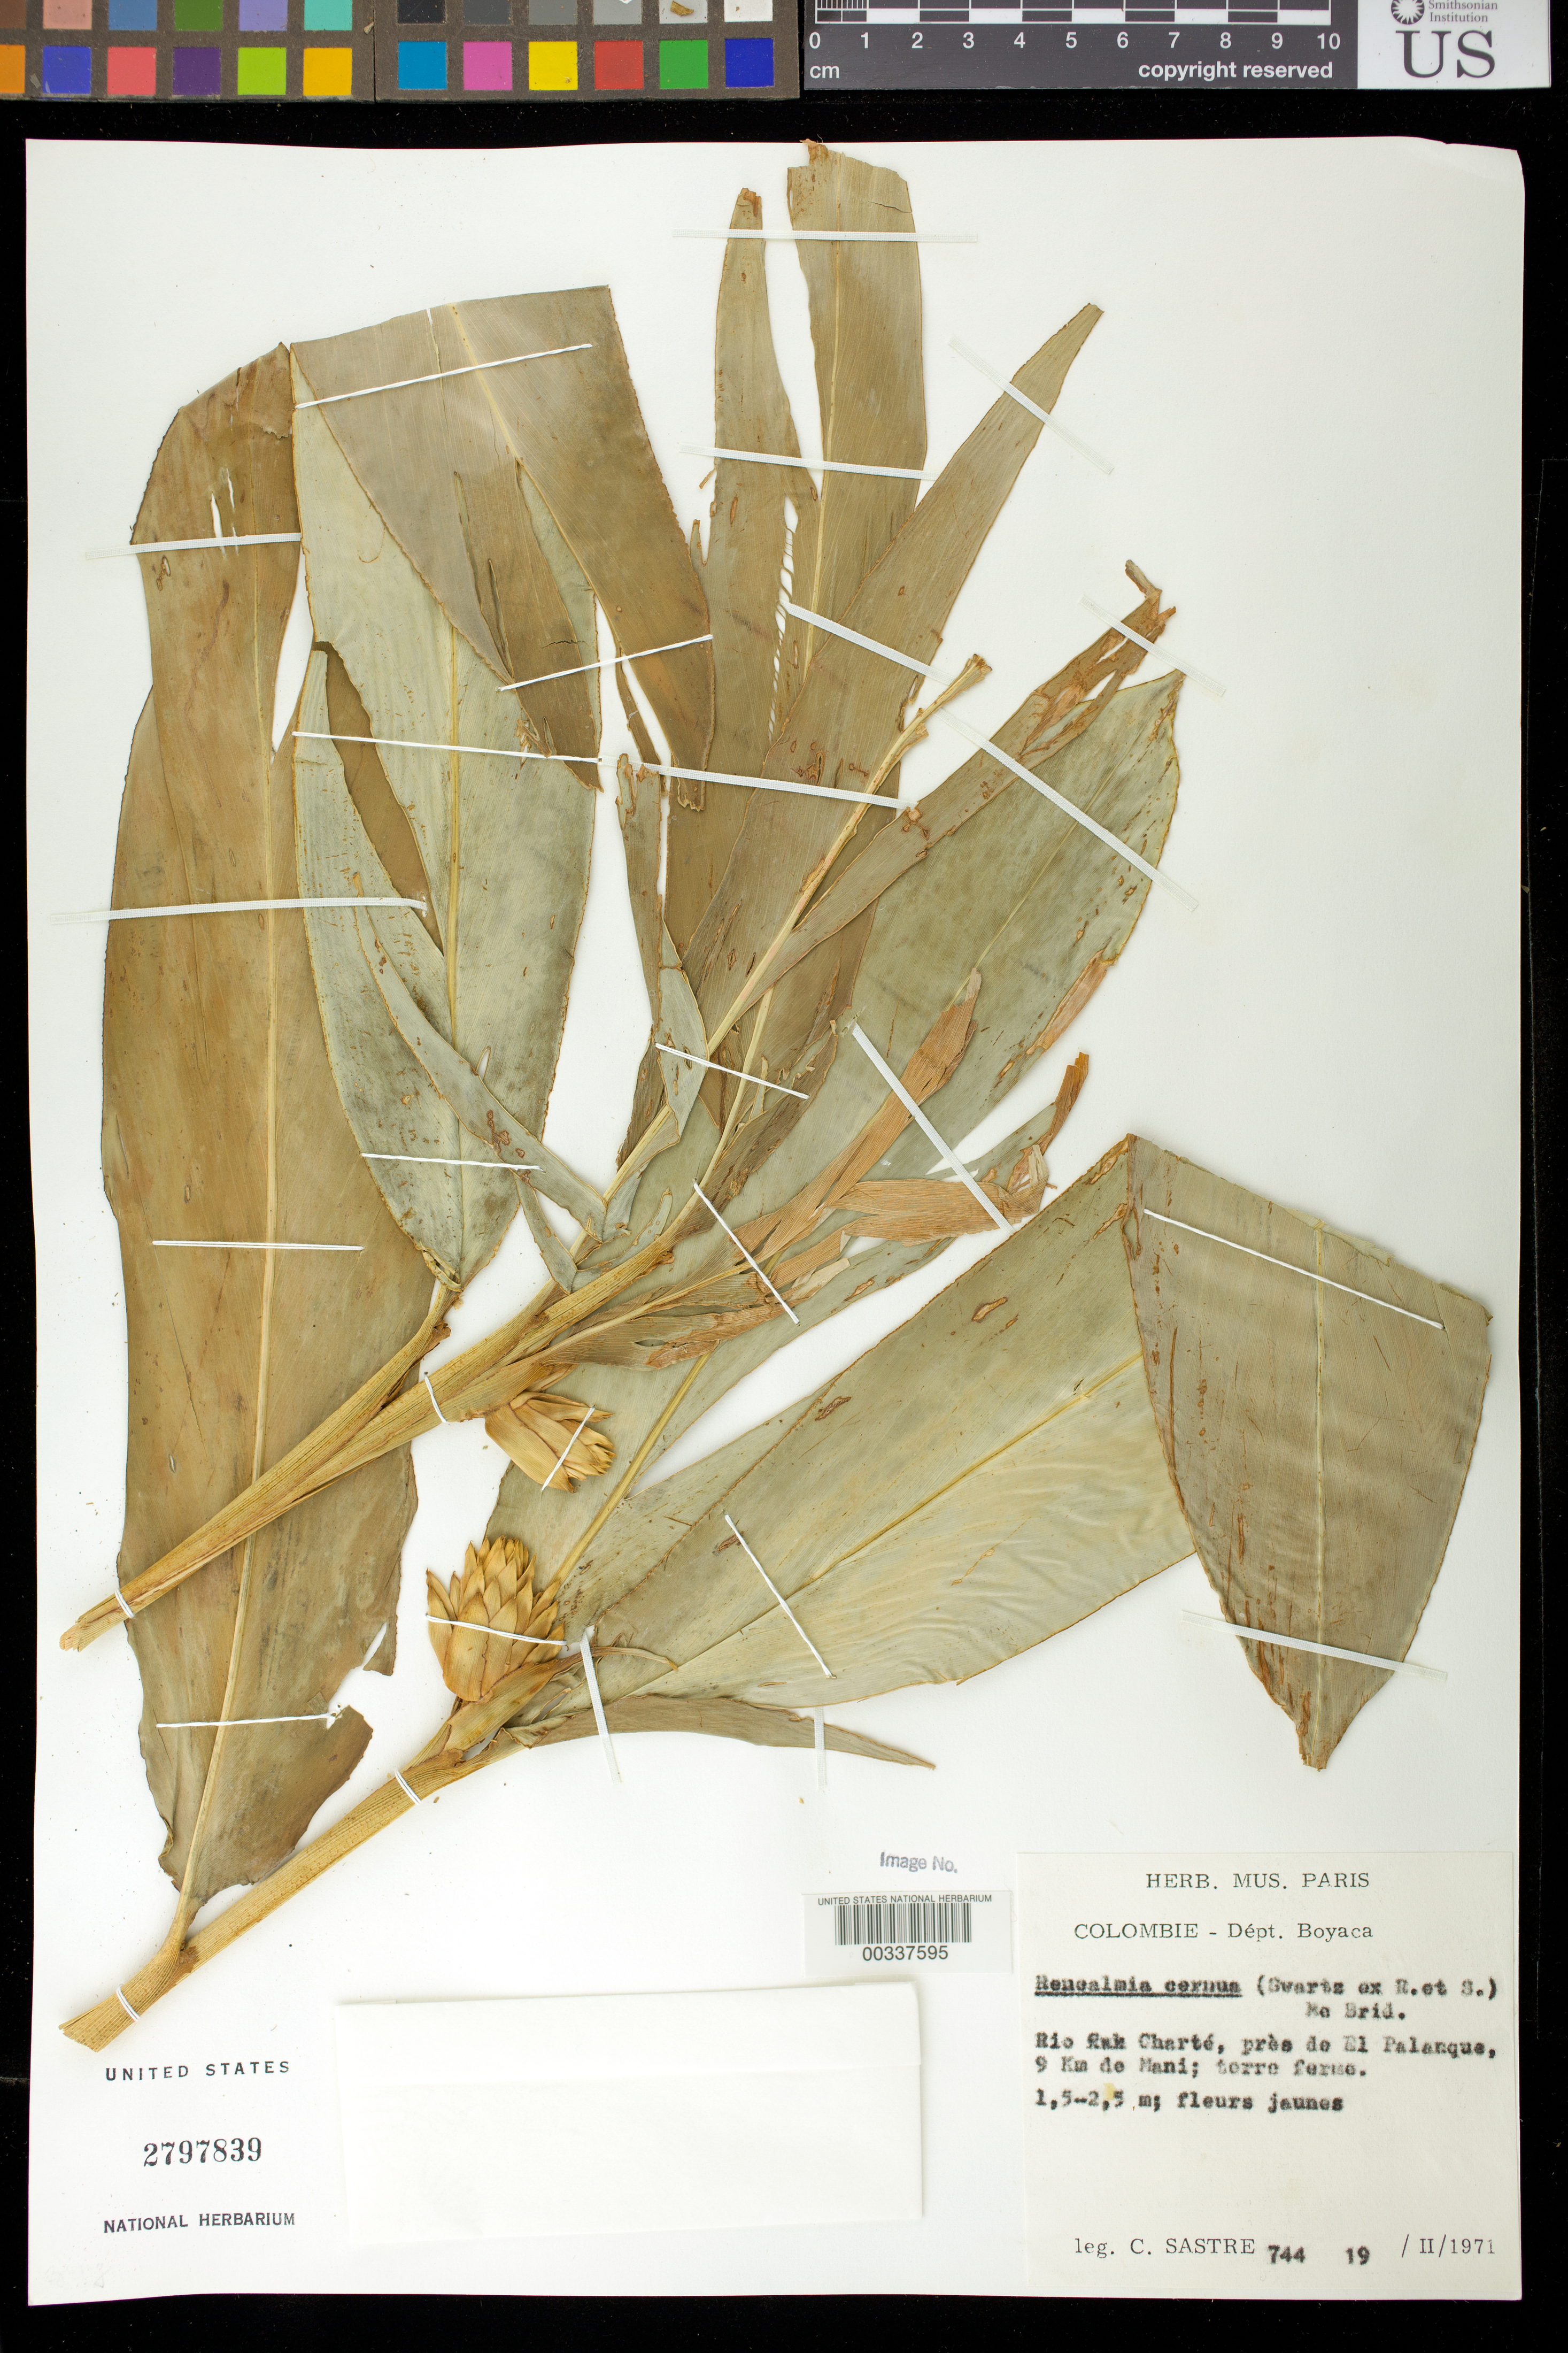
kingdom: Plantae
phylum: Tracheophyta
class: Liliopsida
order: Zingiberales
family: Zingiberaceae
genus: Renealmia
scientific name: Renealmia cernua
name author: (Sw. ex Roem. & Schult.) J.F. Macbr.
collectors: C. H. L. Sastre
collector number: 744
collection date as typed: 19 Feb 1971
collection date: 1971-02-19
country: Colombia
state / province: Boyacá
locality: Rio Charte, Pres de El Palanque, 9 km de Mani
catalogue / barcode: US 2797839